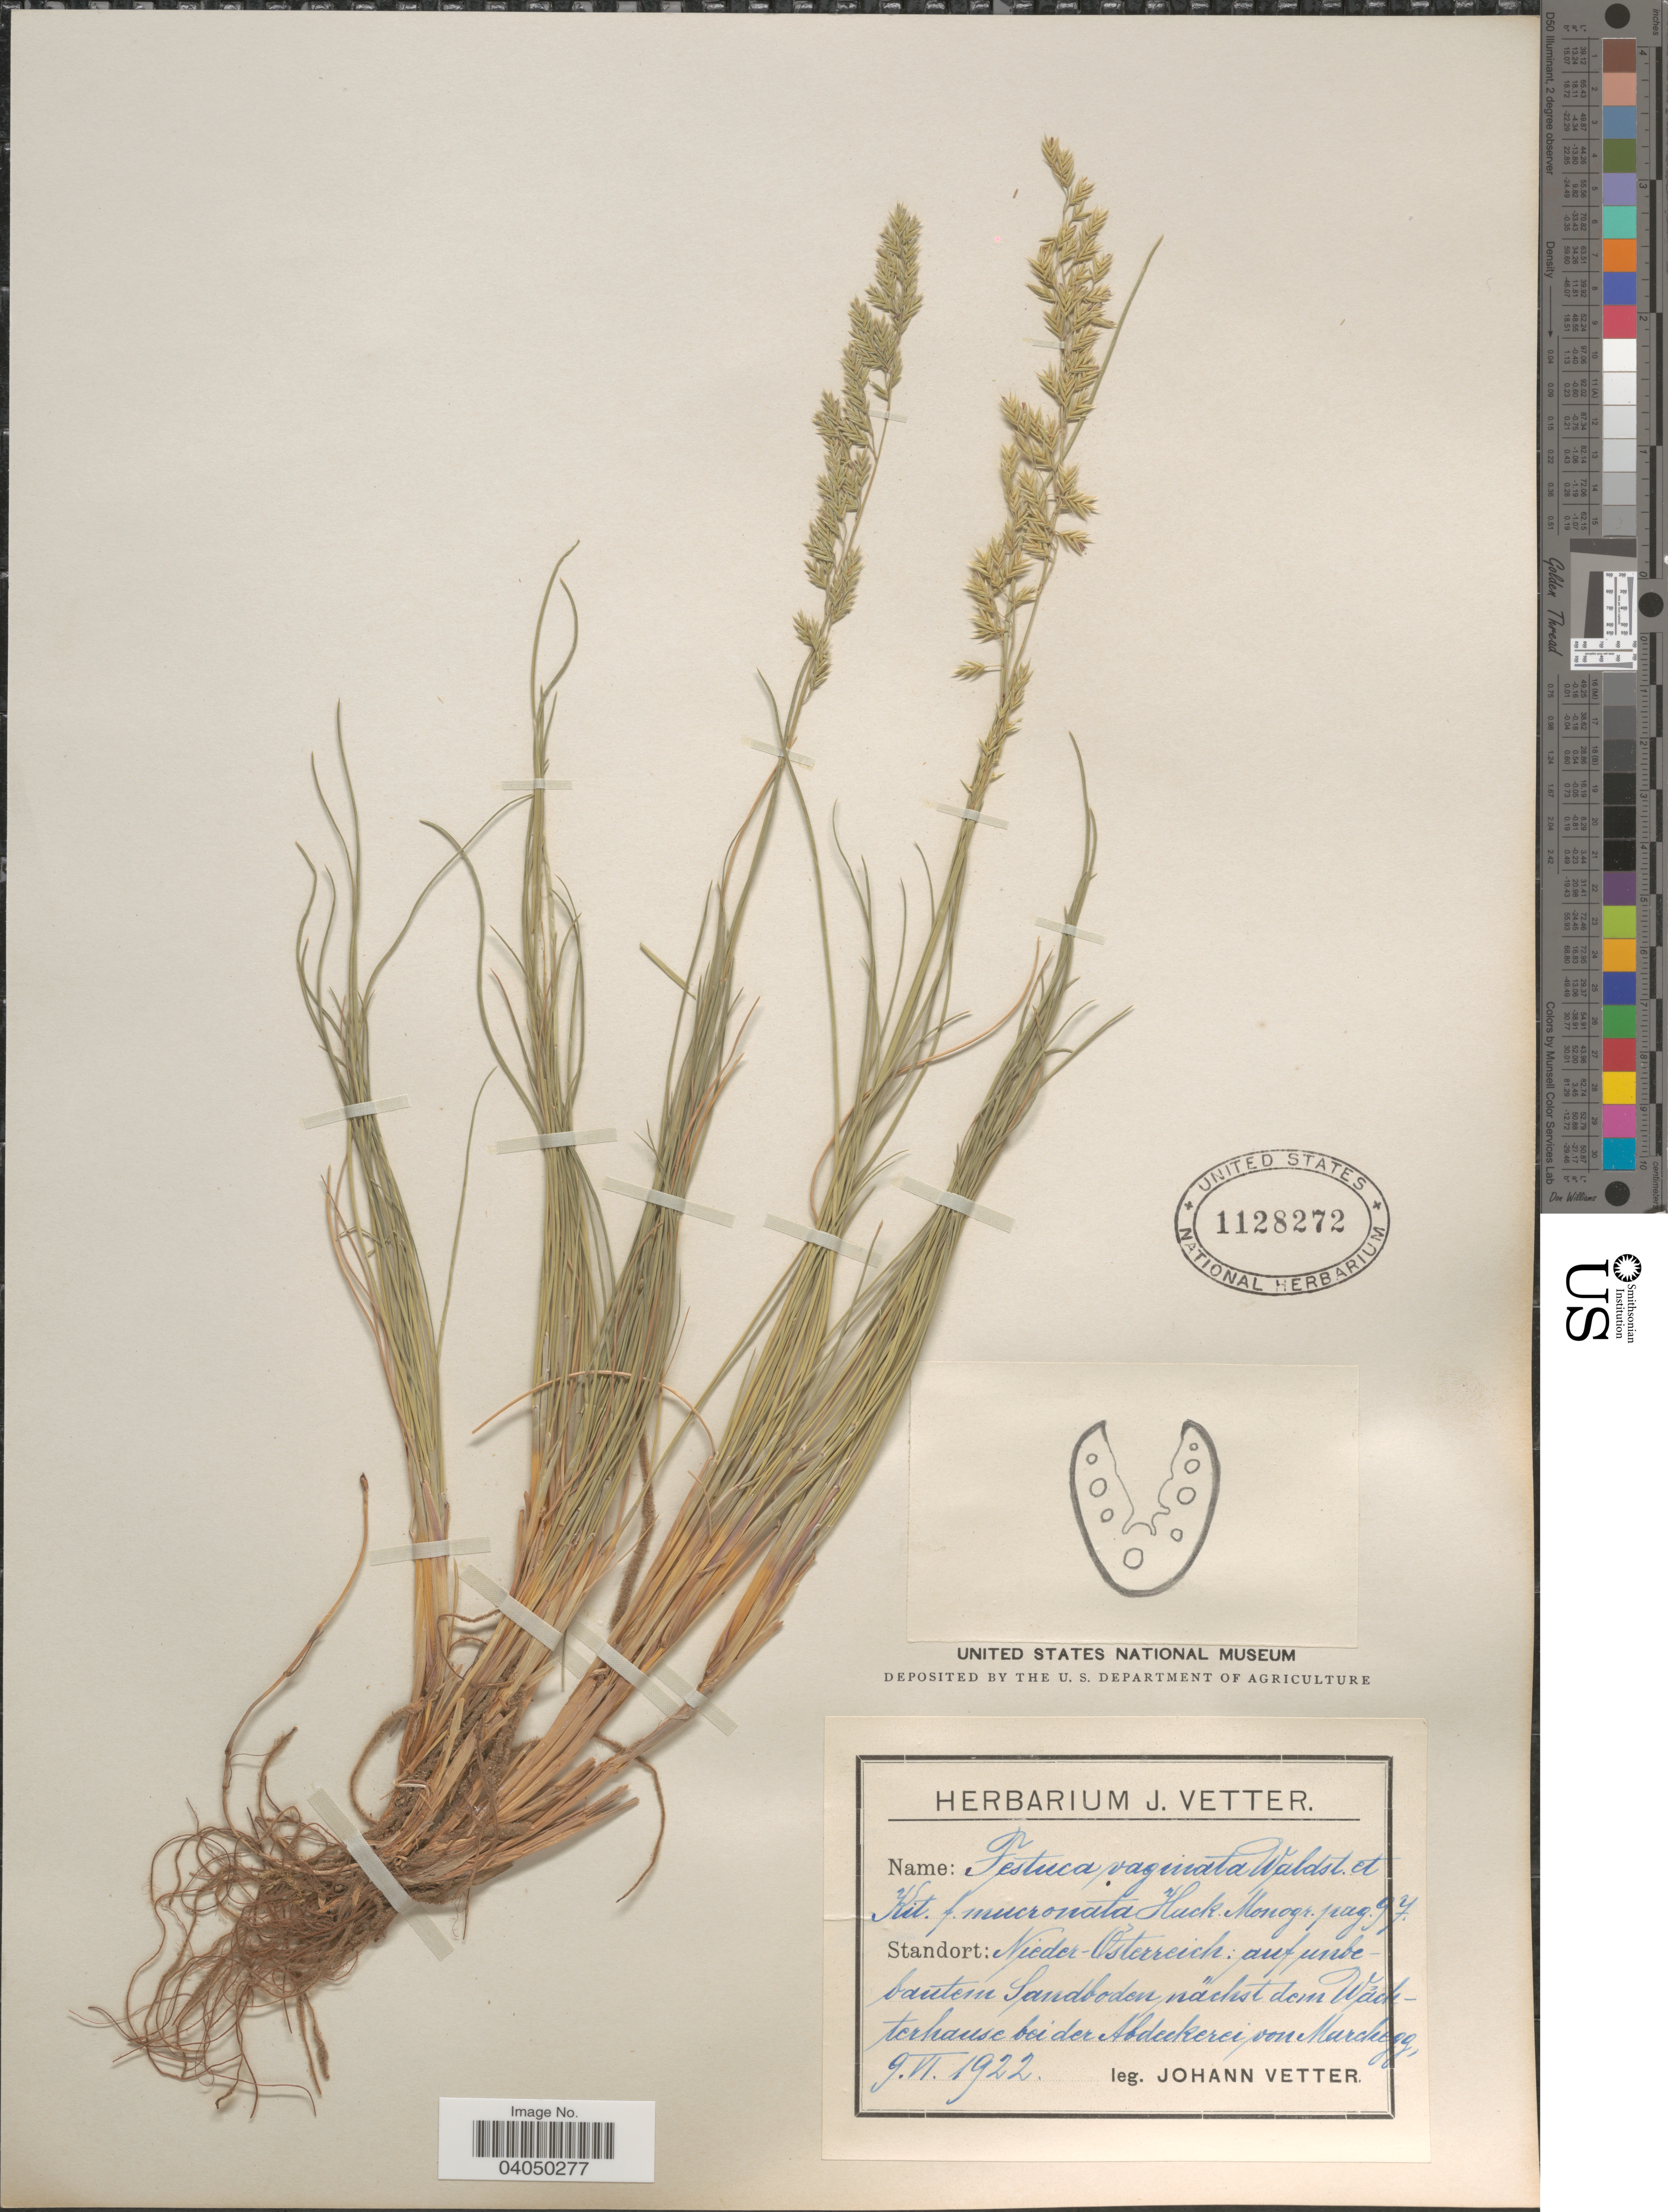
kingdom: Plantae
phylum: Tracheophyta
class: Liliopsida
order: Poales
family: Poaceae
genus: Festuca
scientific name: Festuca vaginata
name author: Waldst. & Kit. ex Willd.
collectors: J. Vetter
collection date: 1922-06-09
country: Austria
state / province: Niederosterreich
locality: Auf unbebautem Sandboden nächst dem Wächterhause bei der Abdeckerei von Marchegg.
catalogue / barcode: US 1128272